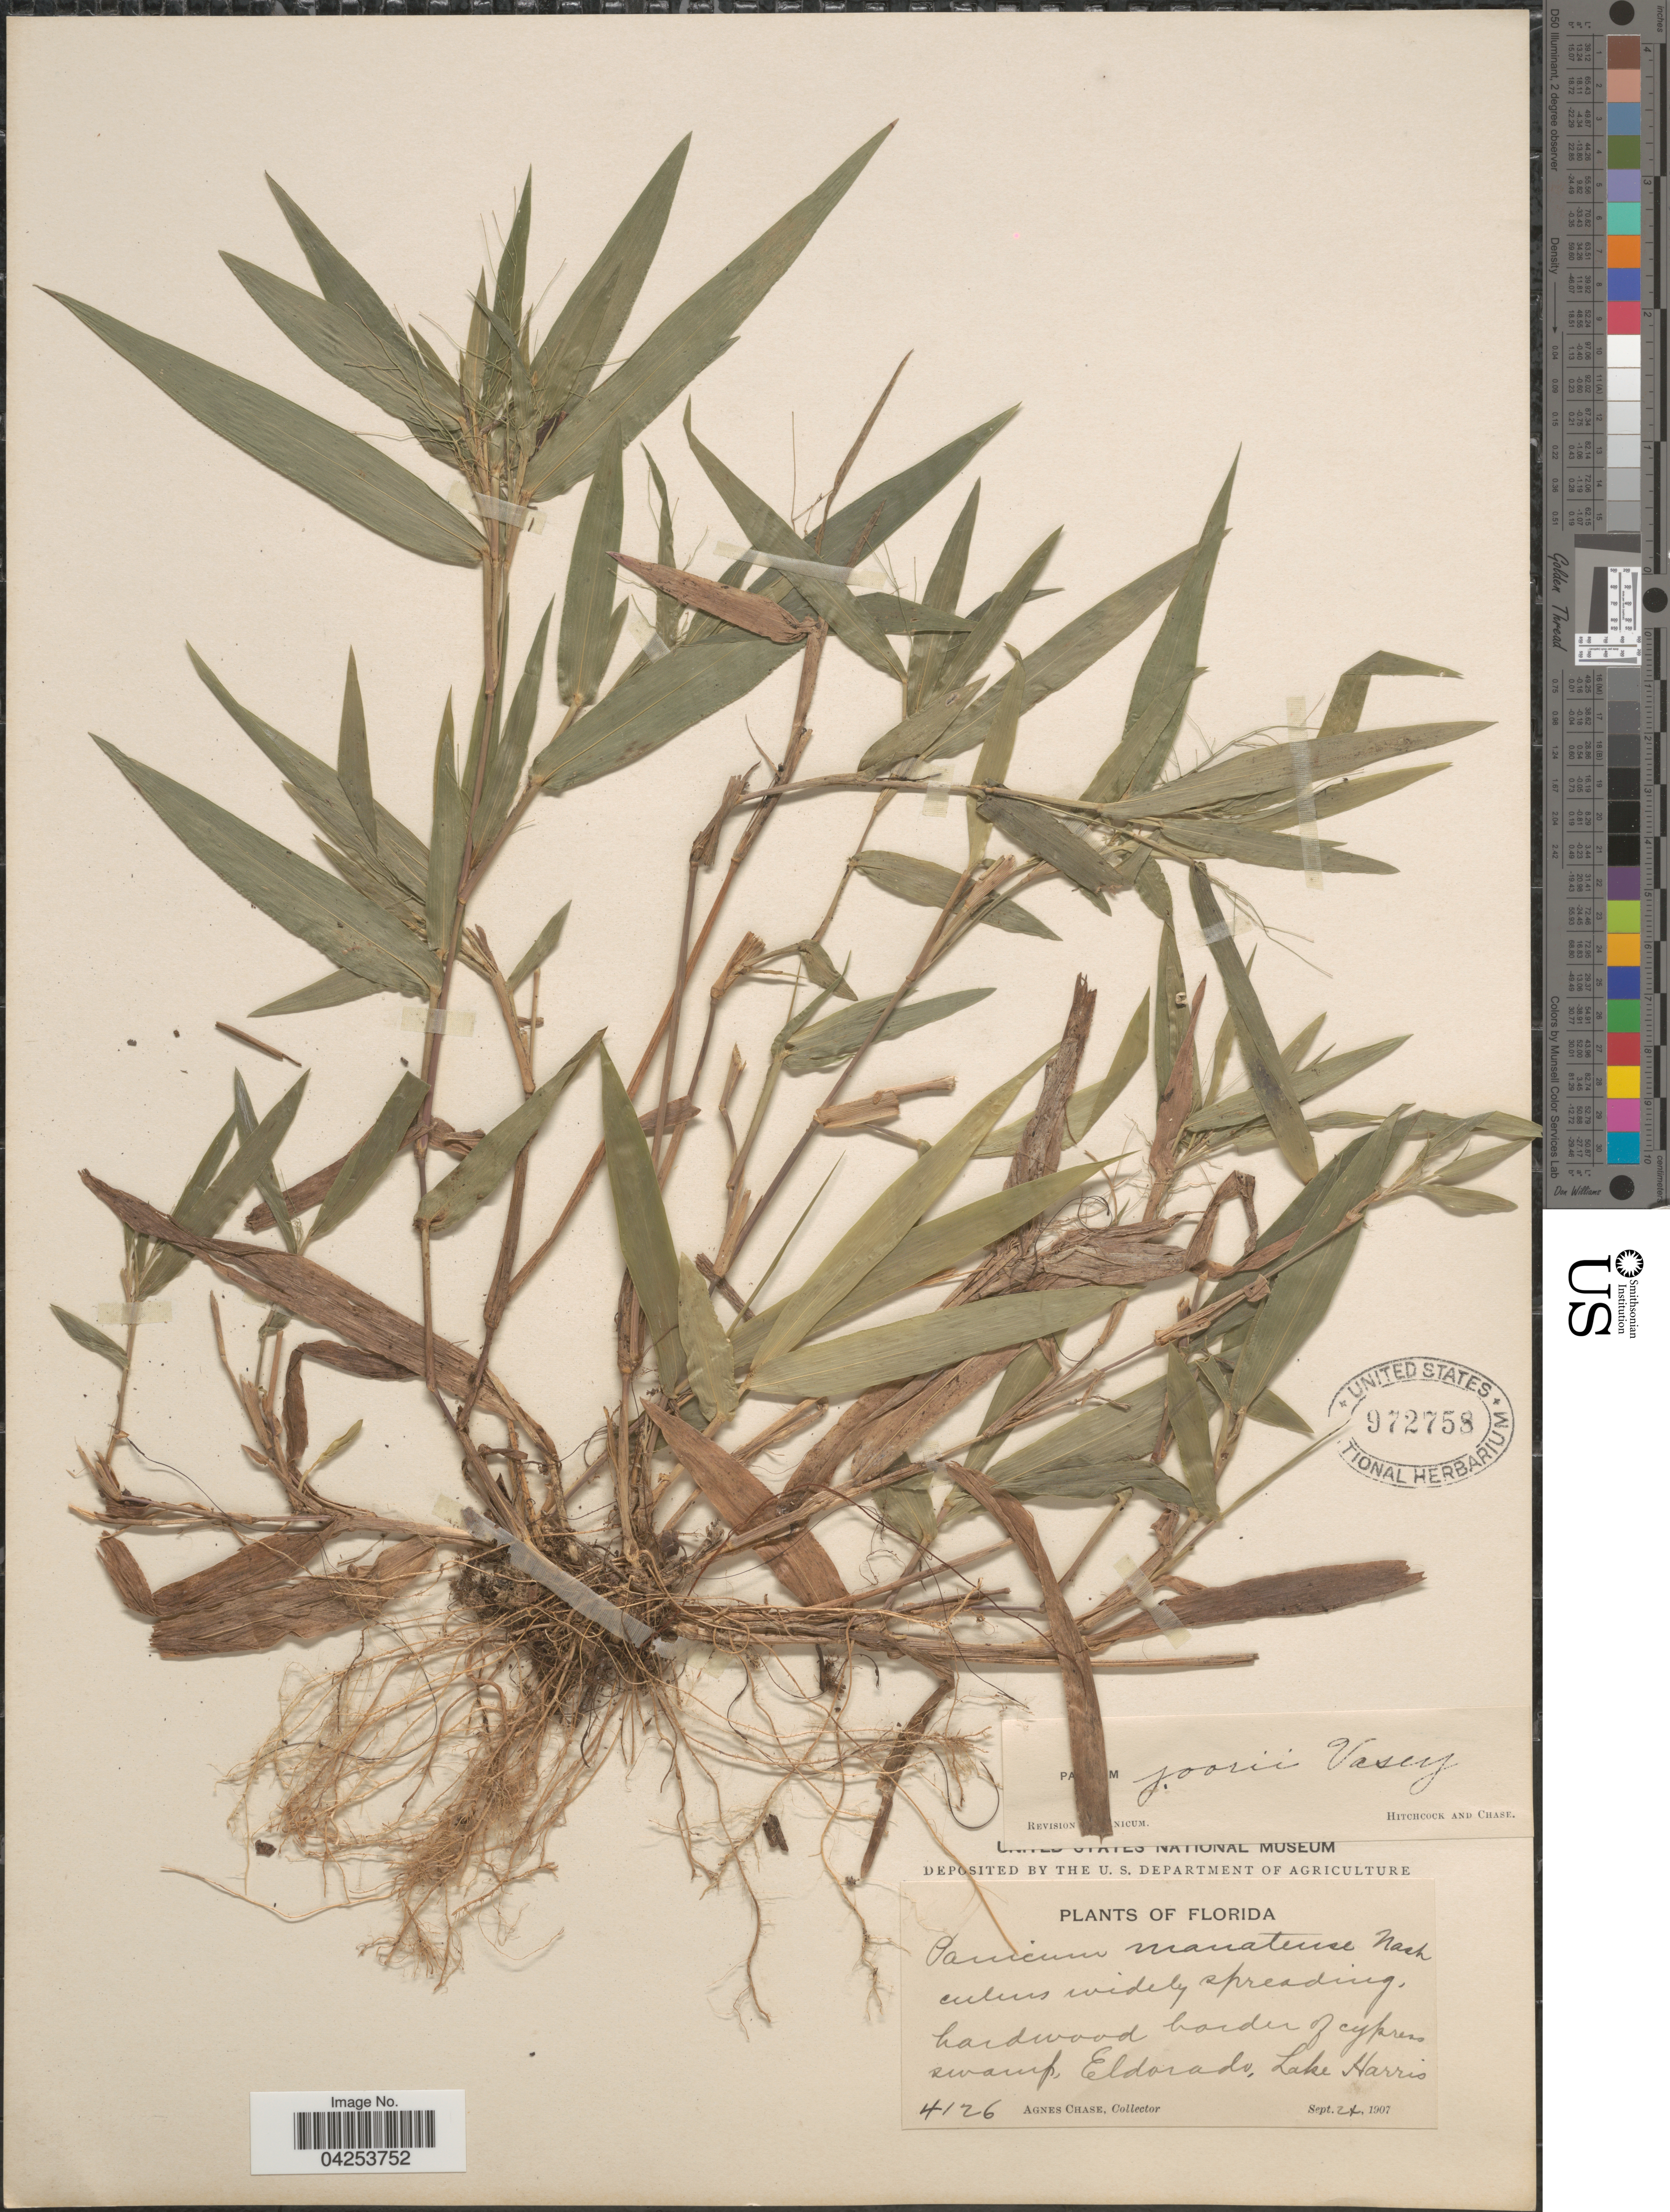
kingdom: Plantae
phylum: Tracheophyta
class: Liliopsida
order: Poales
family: Poaceae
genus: Dichanthelium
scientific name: Dichanthelium commutatum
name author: (Schult.) Gould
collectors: A. Chase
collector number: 4126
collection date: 1907-09-24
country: United States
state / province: Florida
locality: Hardwood border of cypress swamp, Eldorado, Lake Harris.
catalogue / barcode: US 972758